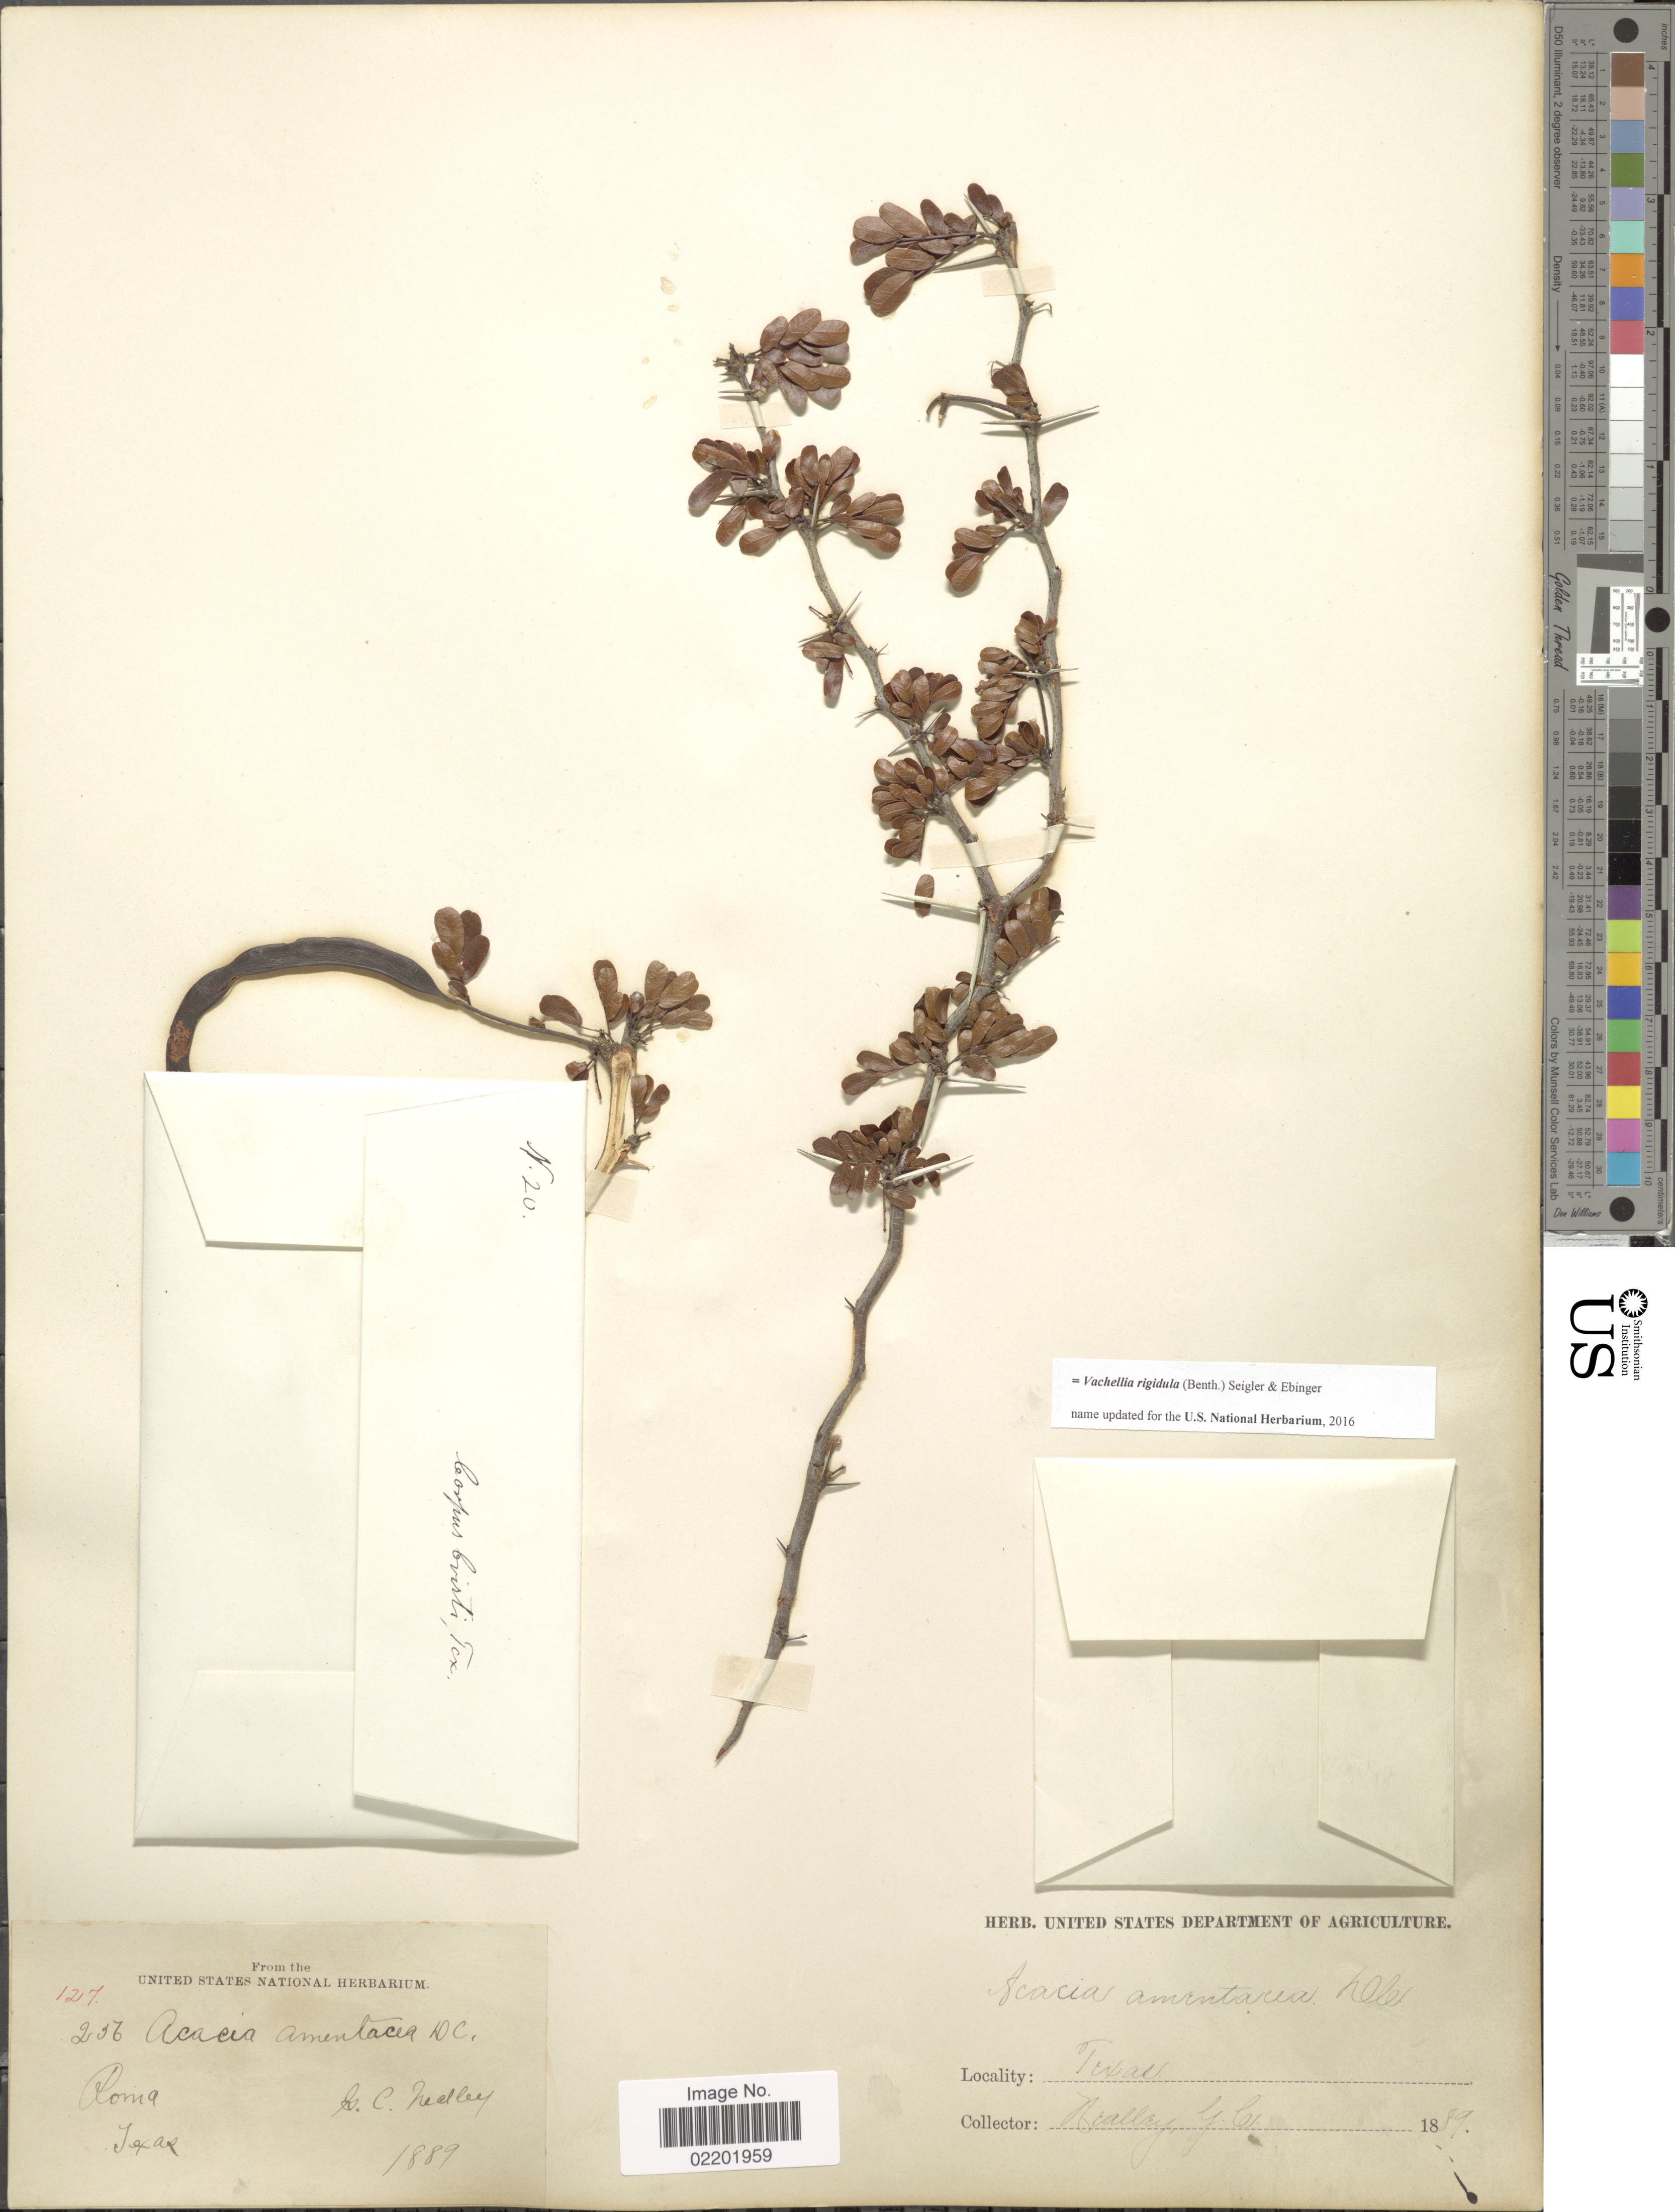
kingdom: Plantae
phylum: Tracheophyta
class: Magnoliopsida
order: Fabales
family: Fabaceae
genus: Vachellia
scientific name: Vachellia rigidula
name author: (Benth.) Seigler & Ebinger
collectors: G. C. Nealley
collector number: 256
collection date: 1889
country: United States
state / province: Texas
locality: Roma